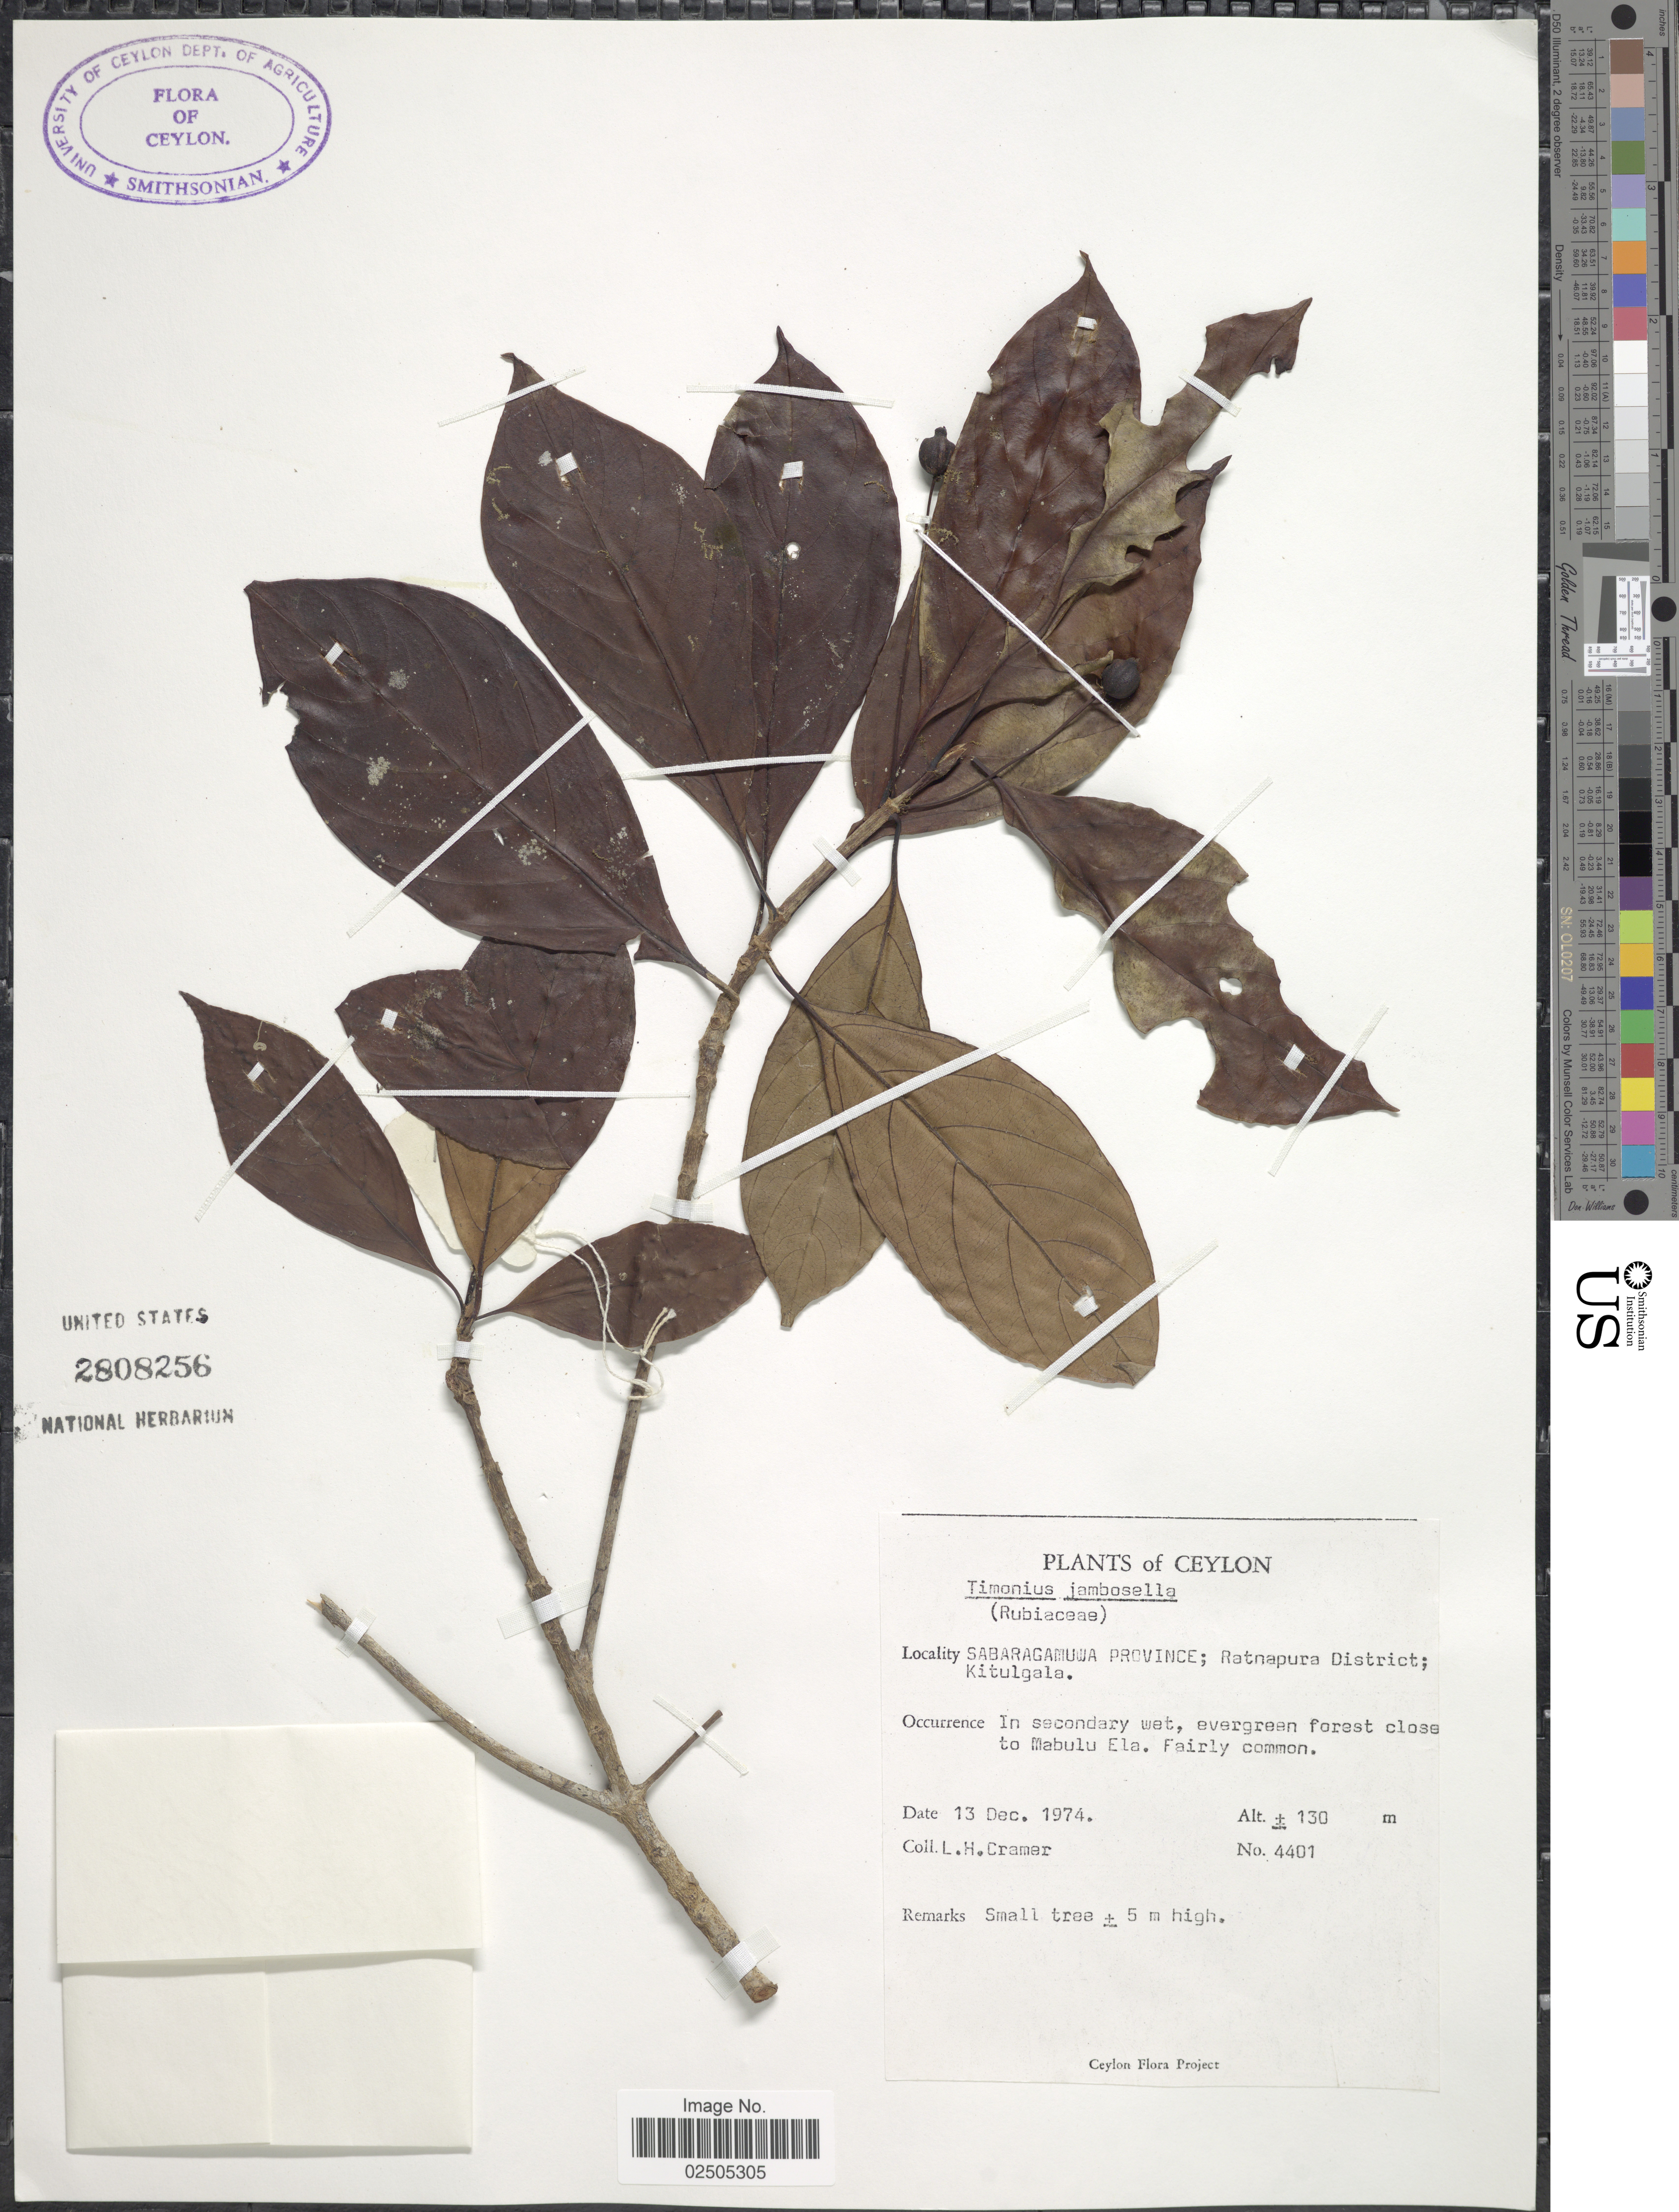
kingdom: Plantae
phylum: Tracheophyta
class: Magnoliopsida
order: Gentianales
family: Rubiaceae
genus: Timonius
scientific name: Timonius jambosella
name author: Thwaites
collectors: L. H. Cramer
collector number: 4401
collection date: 1974-12-13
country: Sri Lanka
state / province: Sabaragamuwa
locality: Ceylon, Sabaragamuwa Province; Ratnapura Districtl Kitulgala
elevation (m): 130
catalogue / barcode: US 2808256